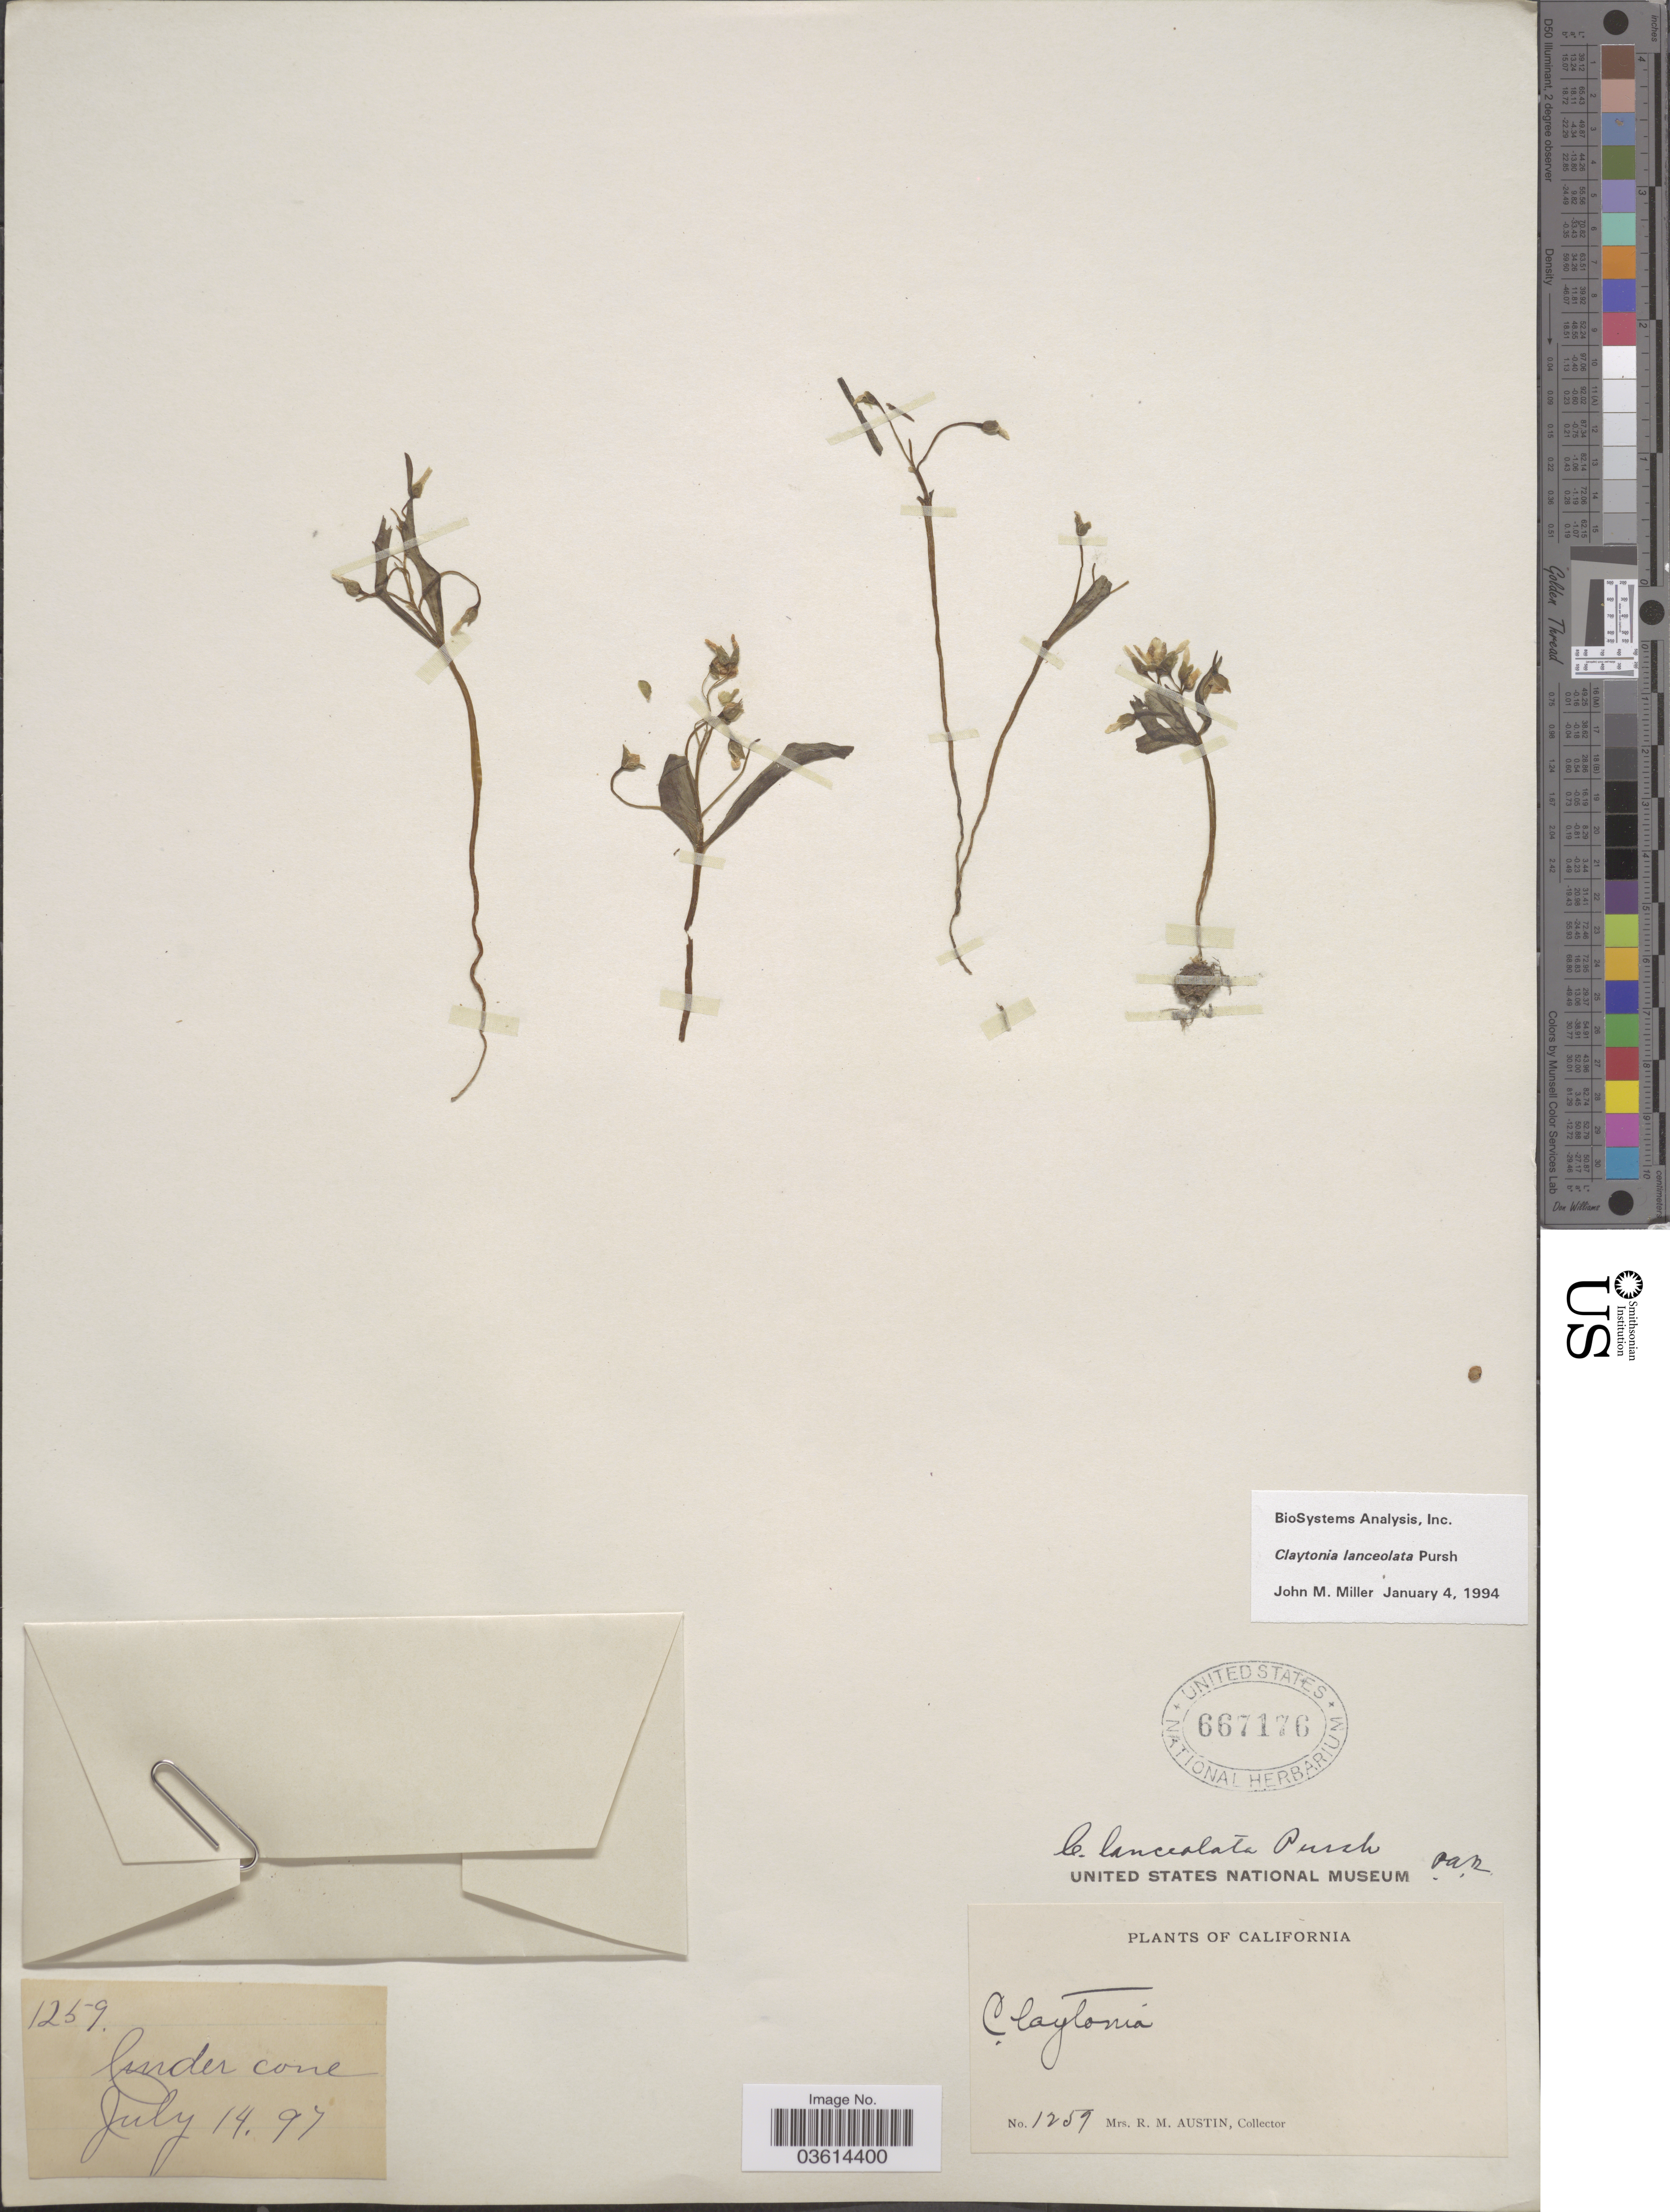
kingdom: Plantae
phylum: Tracheophyta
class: Magnoliopsida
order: Caryophyllales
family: Montiaceae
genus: Claytonia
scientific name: Claytonia lanceolata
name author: Pursh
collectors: R. Austin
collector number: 1259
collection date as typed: Transcribed d/m/y: 14/7/97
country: United States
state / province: California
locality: Cinder Cone.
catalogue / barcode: US 667176